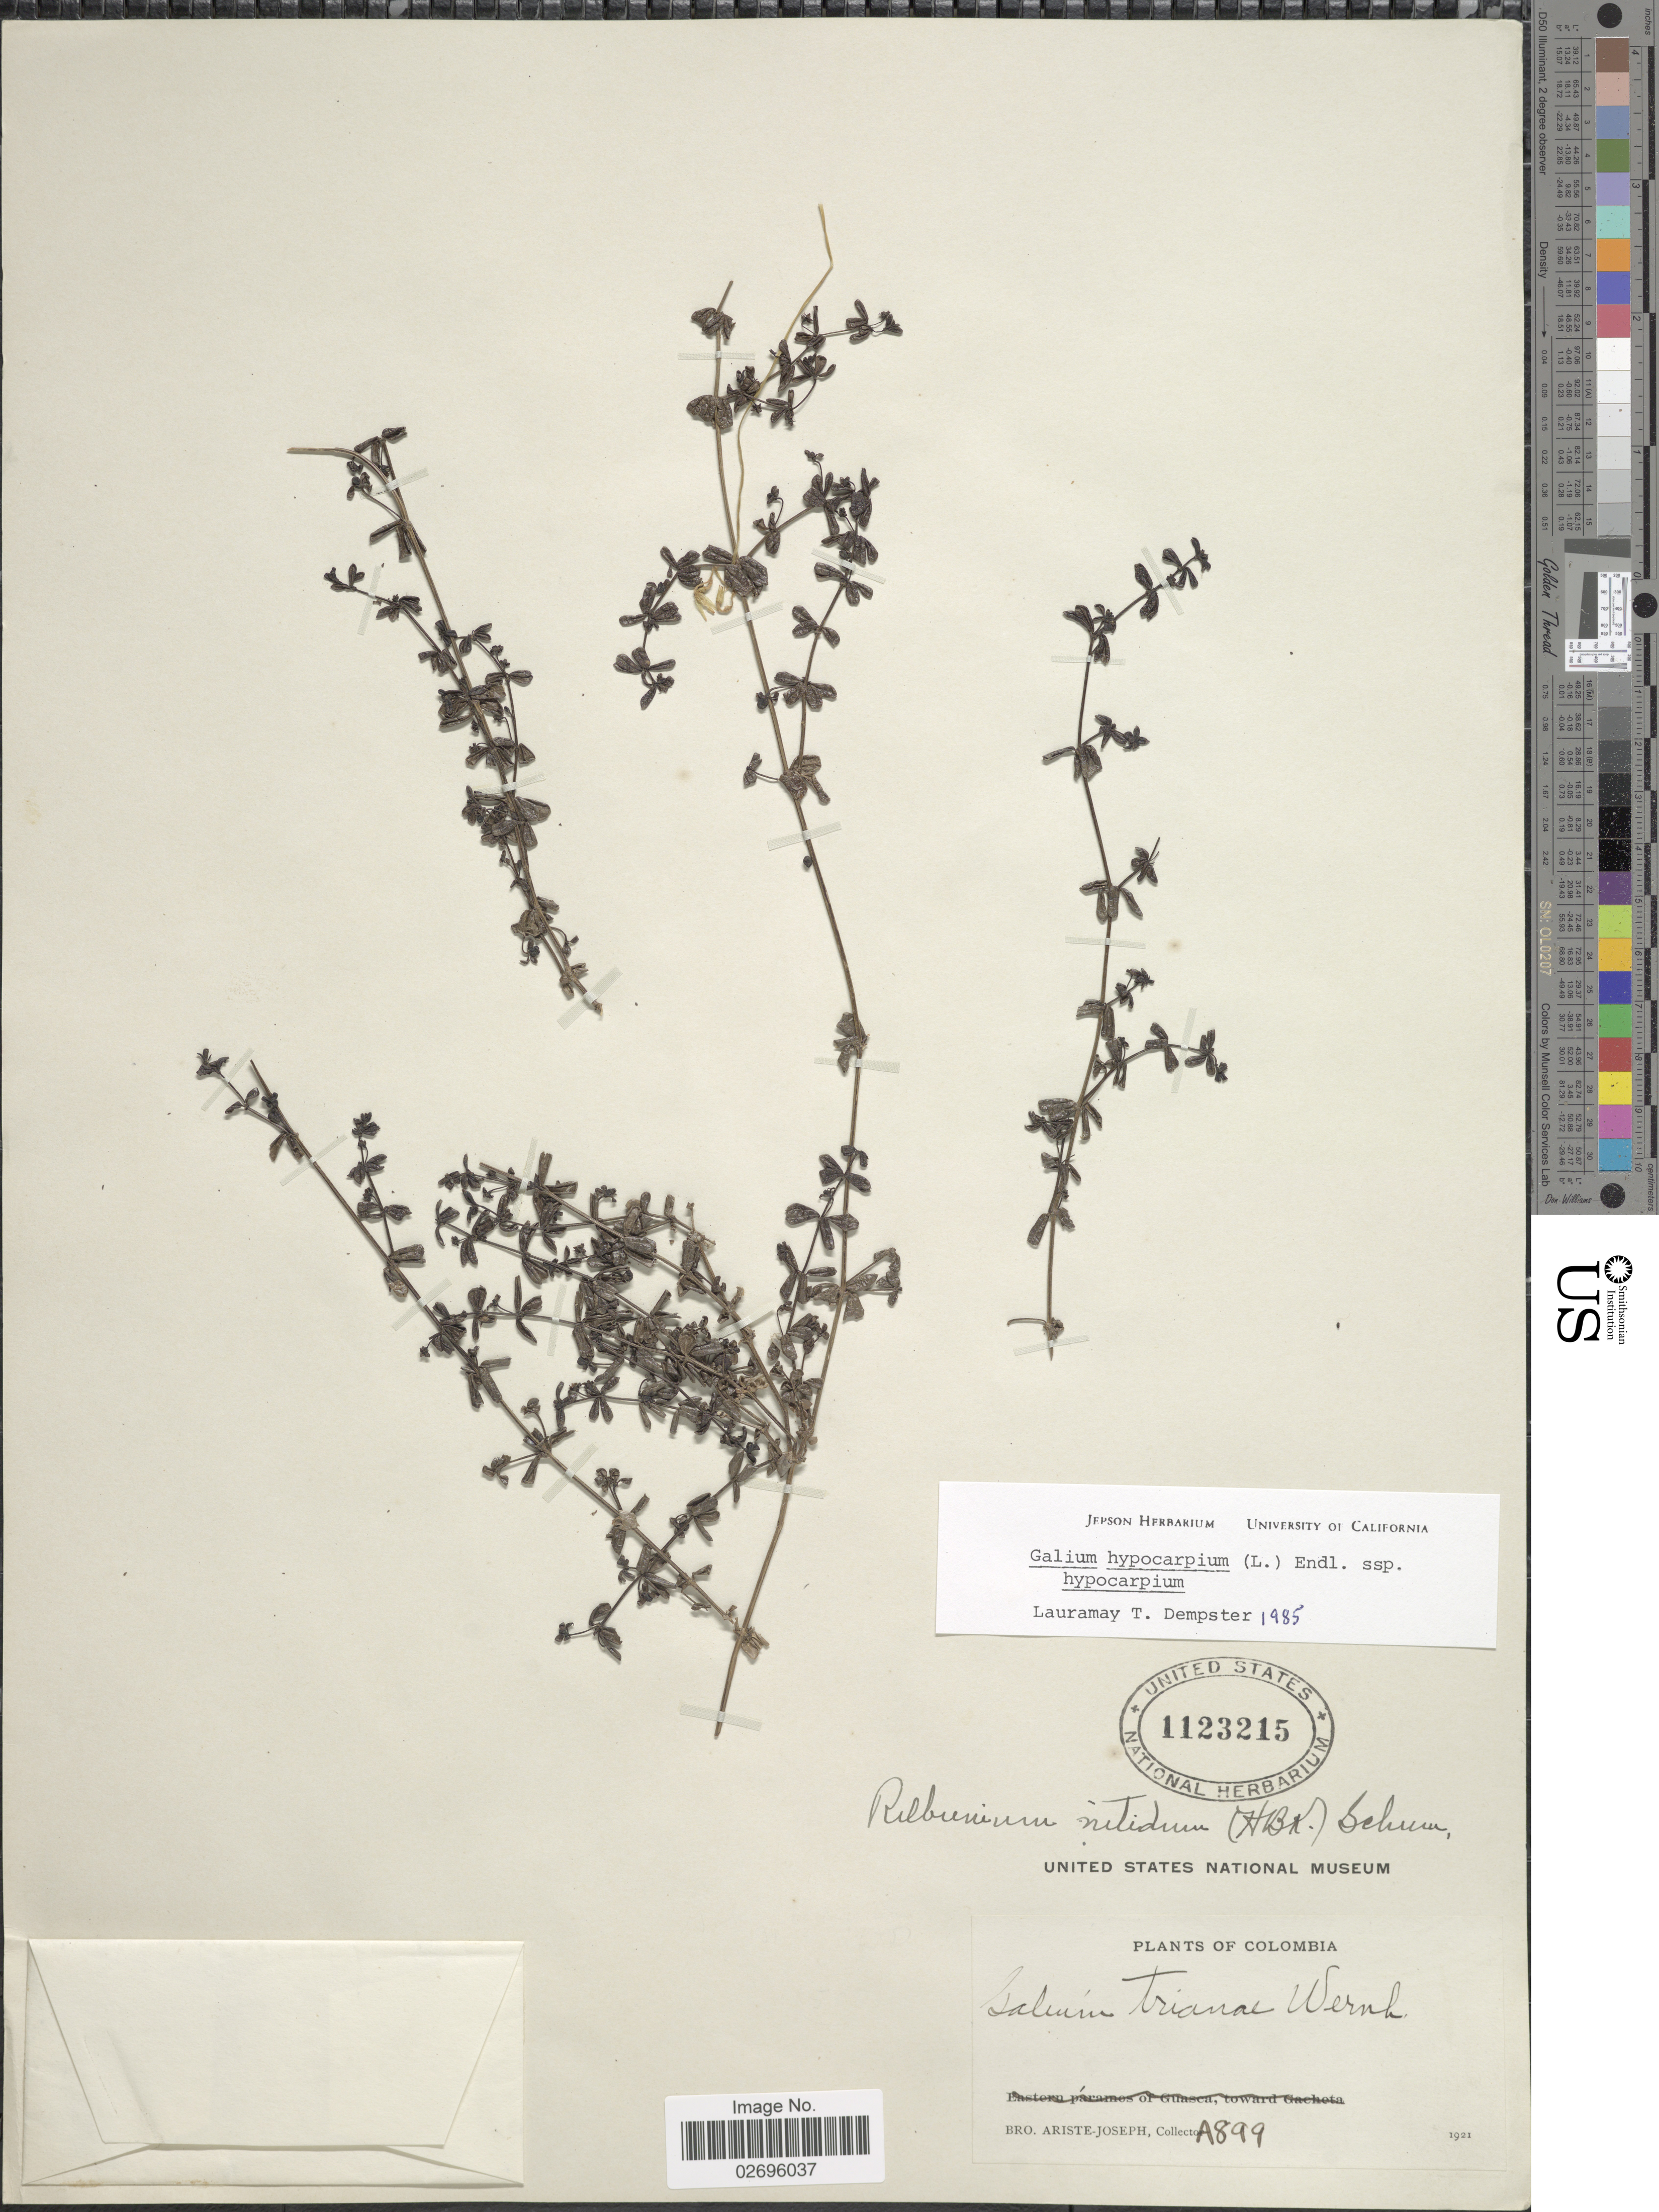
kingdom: Plantae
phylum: Tracheophyta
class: Magnoliopsida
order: Gentianales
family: Rubiaceae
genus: Galium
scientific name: Galium hypocarpium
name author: (L.) Endl. ex Griseb.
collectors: Bro. Ariste-Joseph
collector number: A899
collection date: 1921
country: Colombia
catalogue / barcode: US 1123215